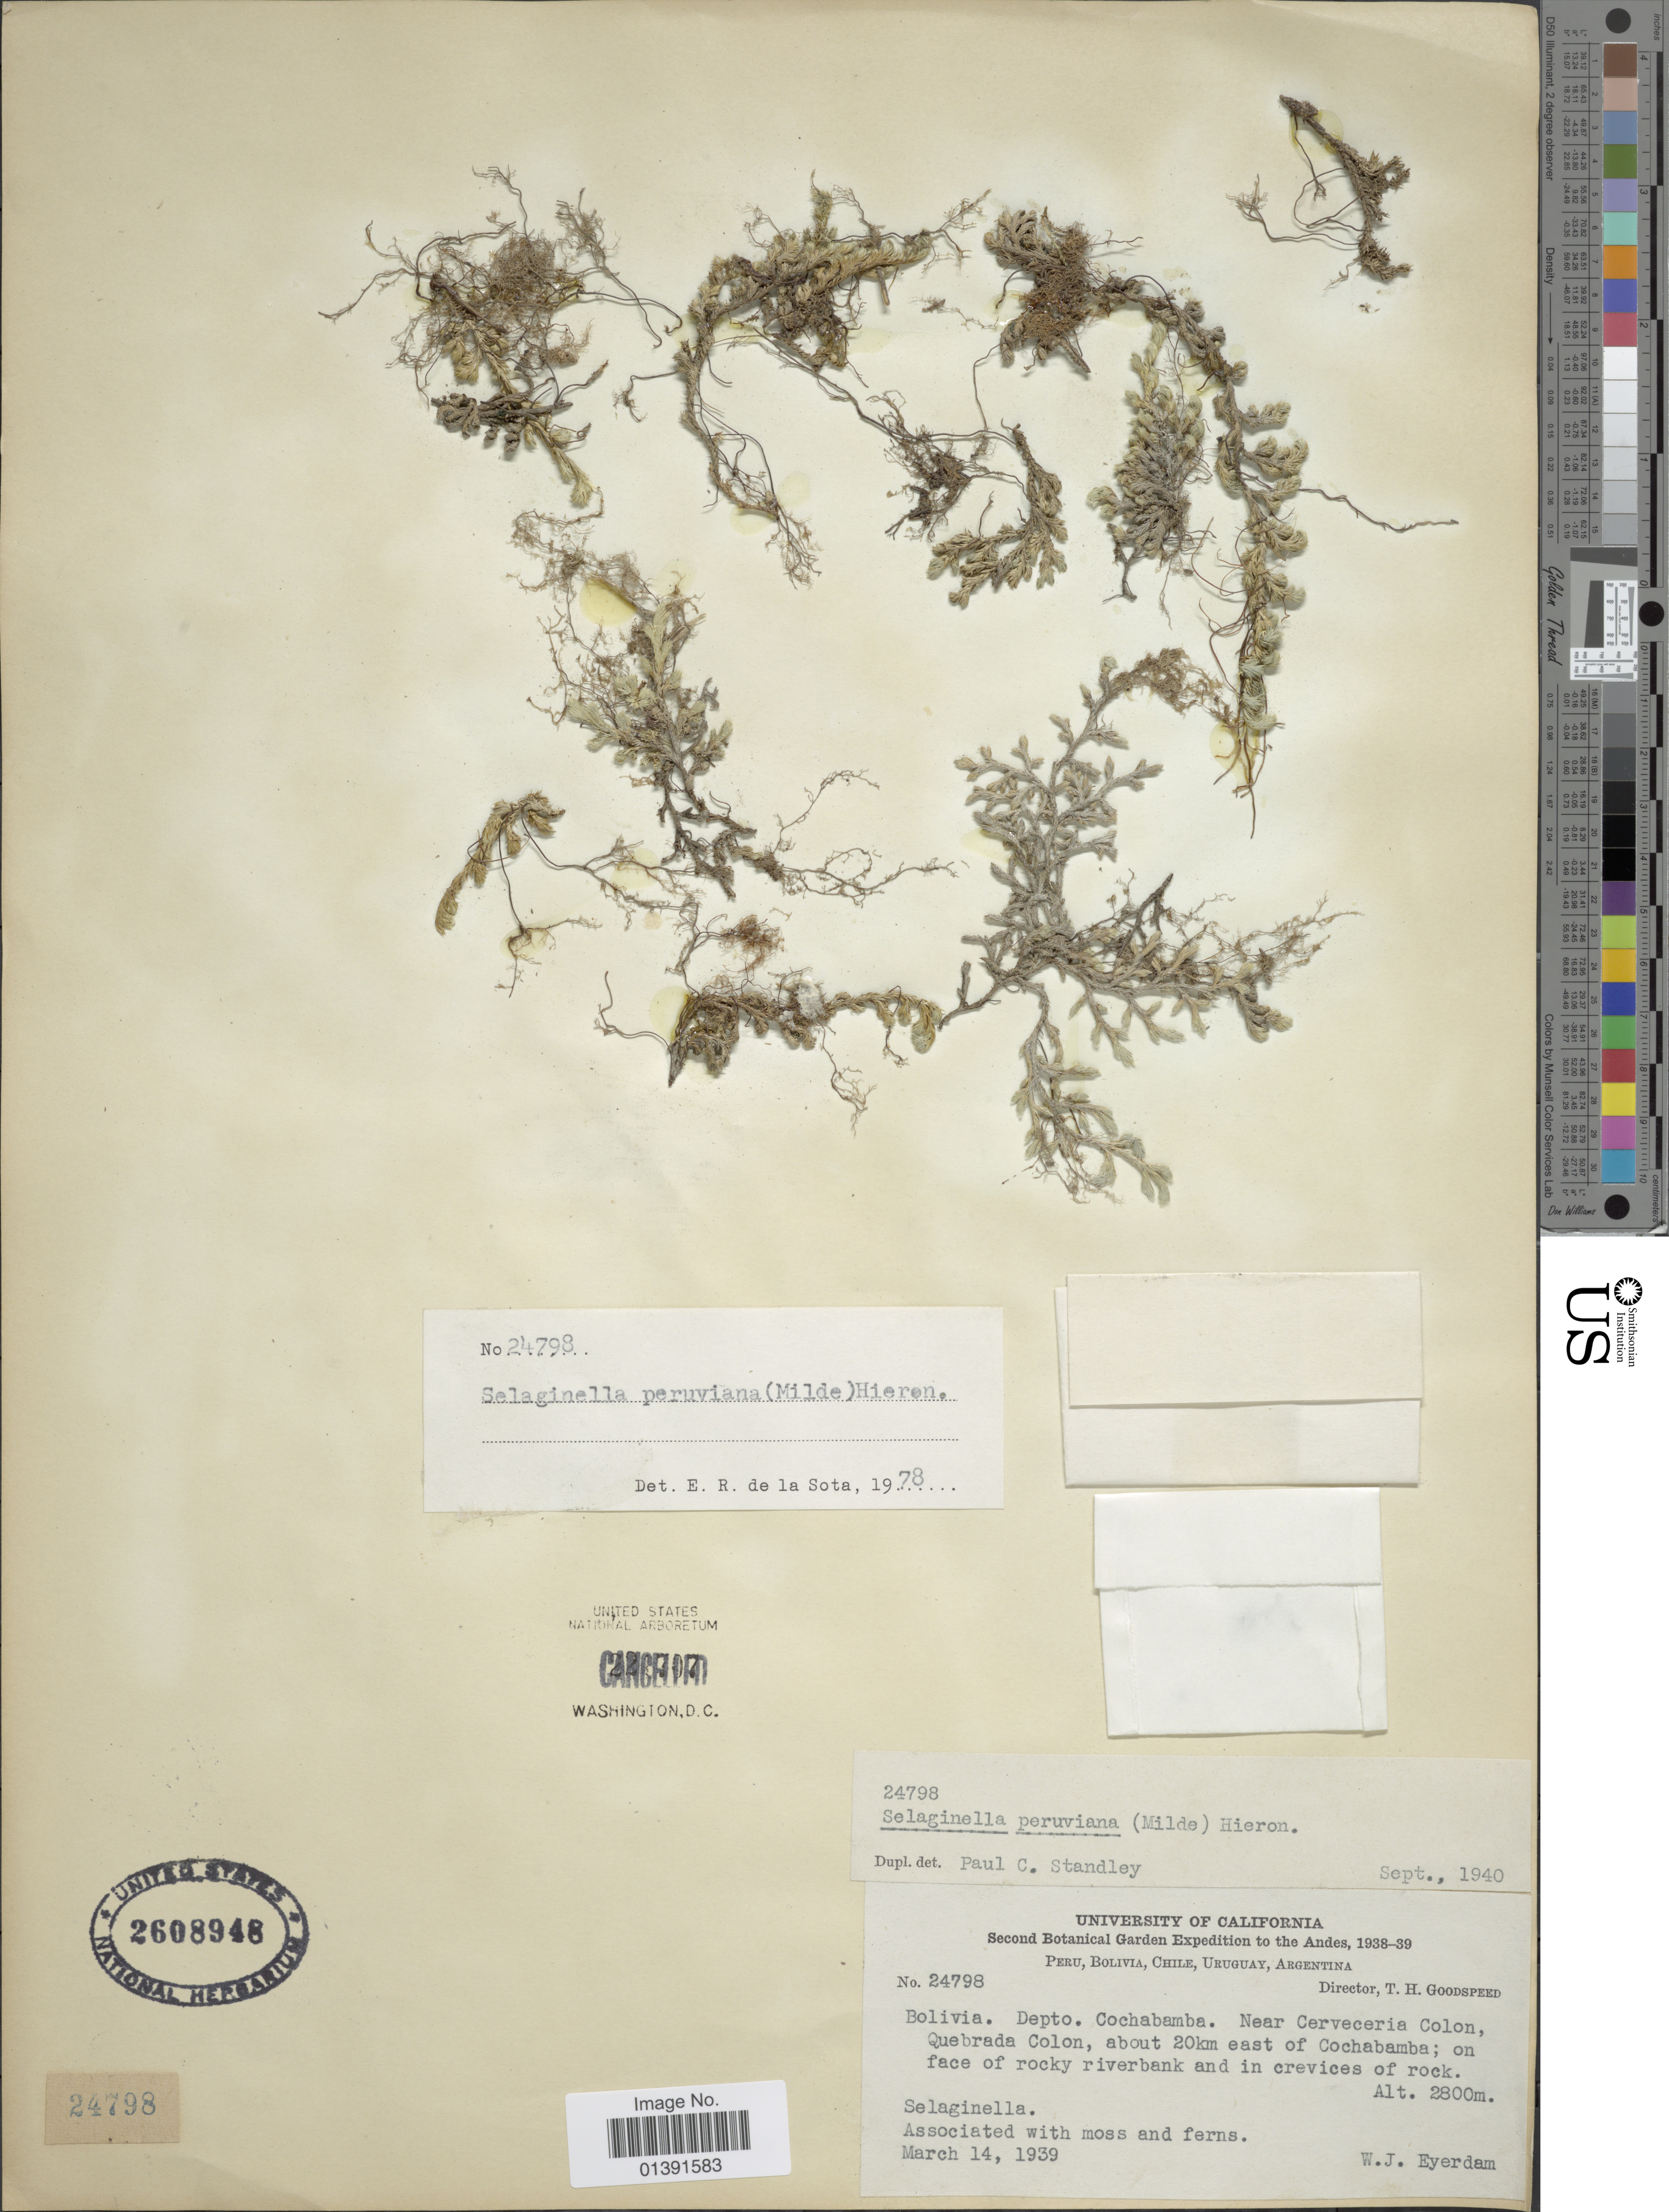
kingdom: Plantae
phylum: Tracheophyta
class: Lycopodiopsida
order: Selaginellales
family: Selaginellaceae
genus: Selaginella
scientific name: Selaginella peruviana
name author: (Milde) Hieron.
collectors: W. J. Eyerdam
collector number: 24798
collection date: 1939-03-14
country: Bolivia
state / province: Cochabamba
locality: Near Cerveceria Colon, Quebrada Colon, about 20km east of Cochabamba; on face of rocky riverbank and in crevices of rock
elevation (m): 2800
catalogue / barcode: US 2608948